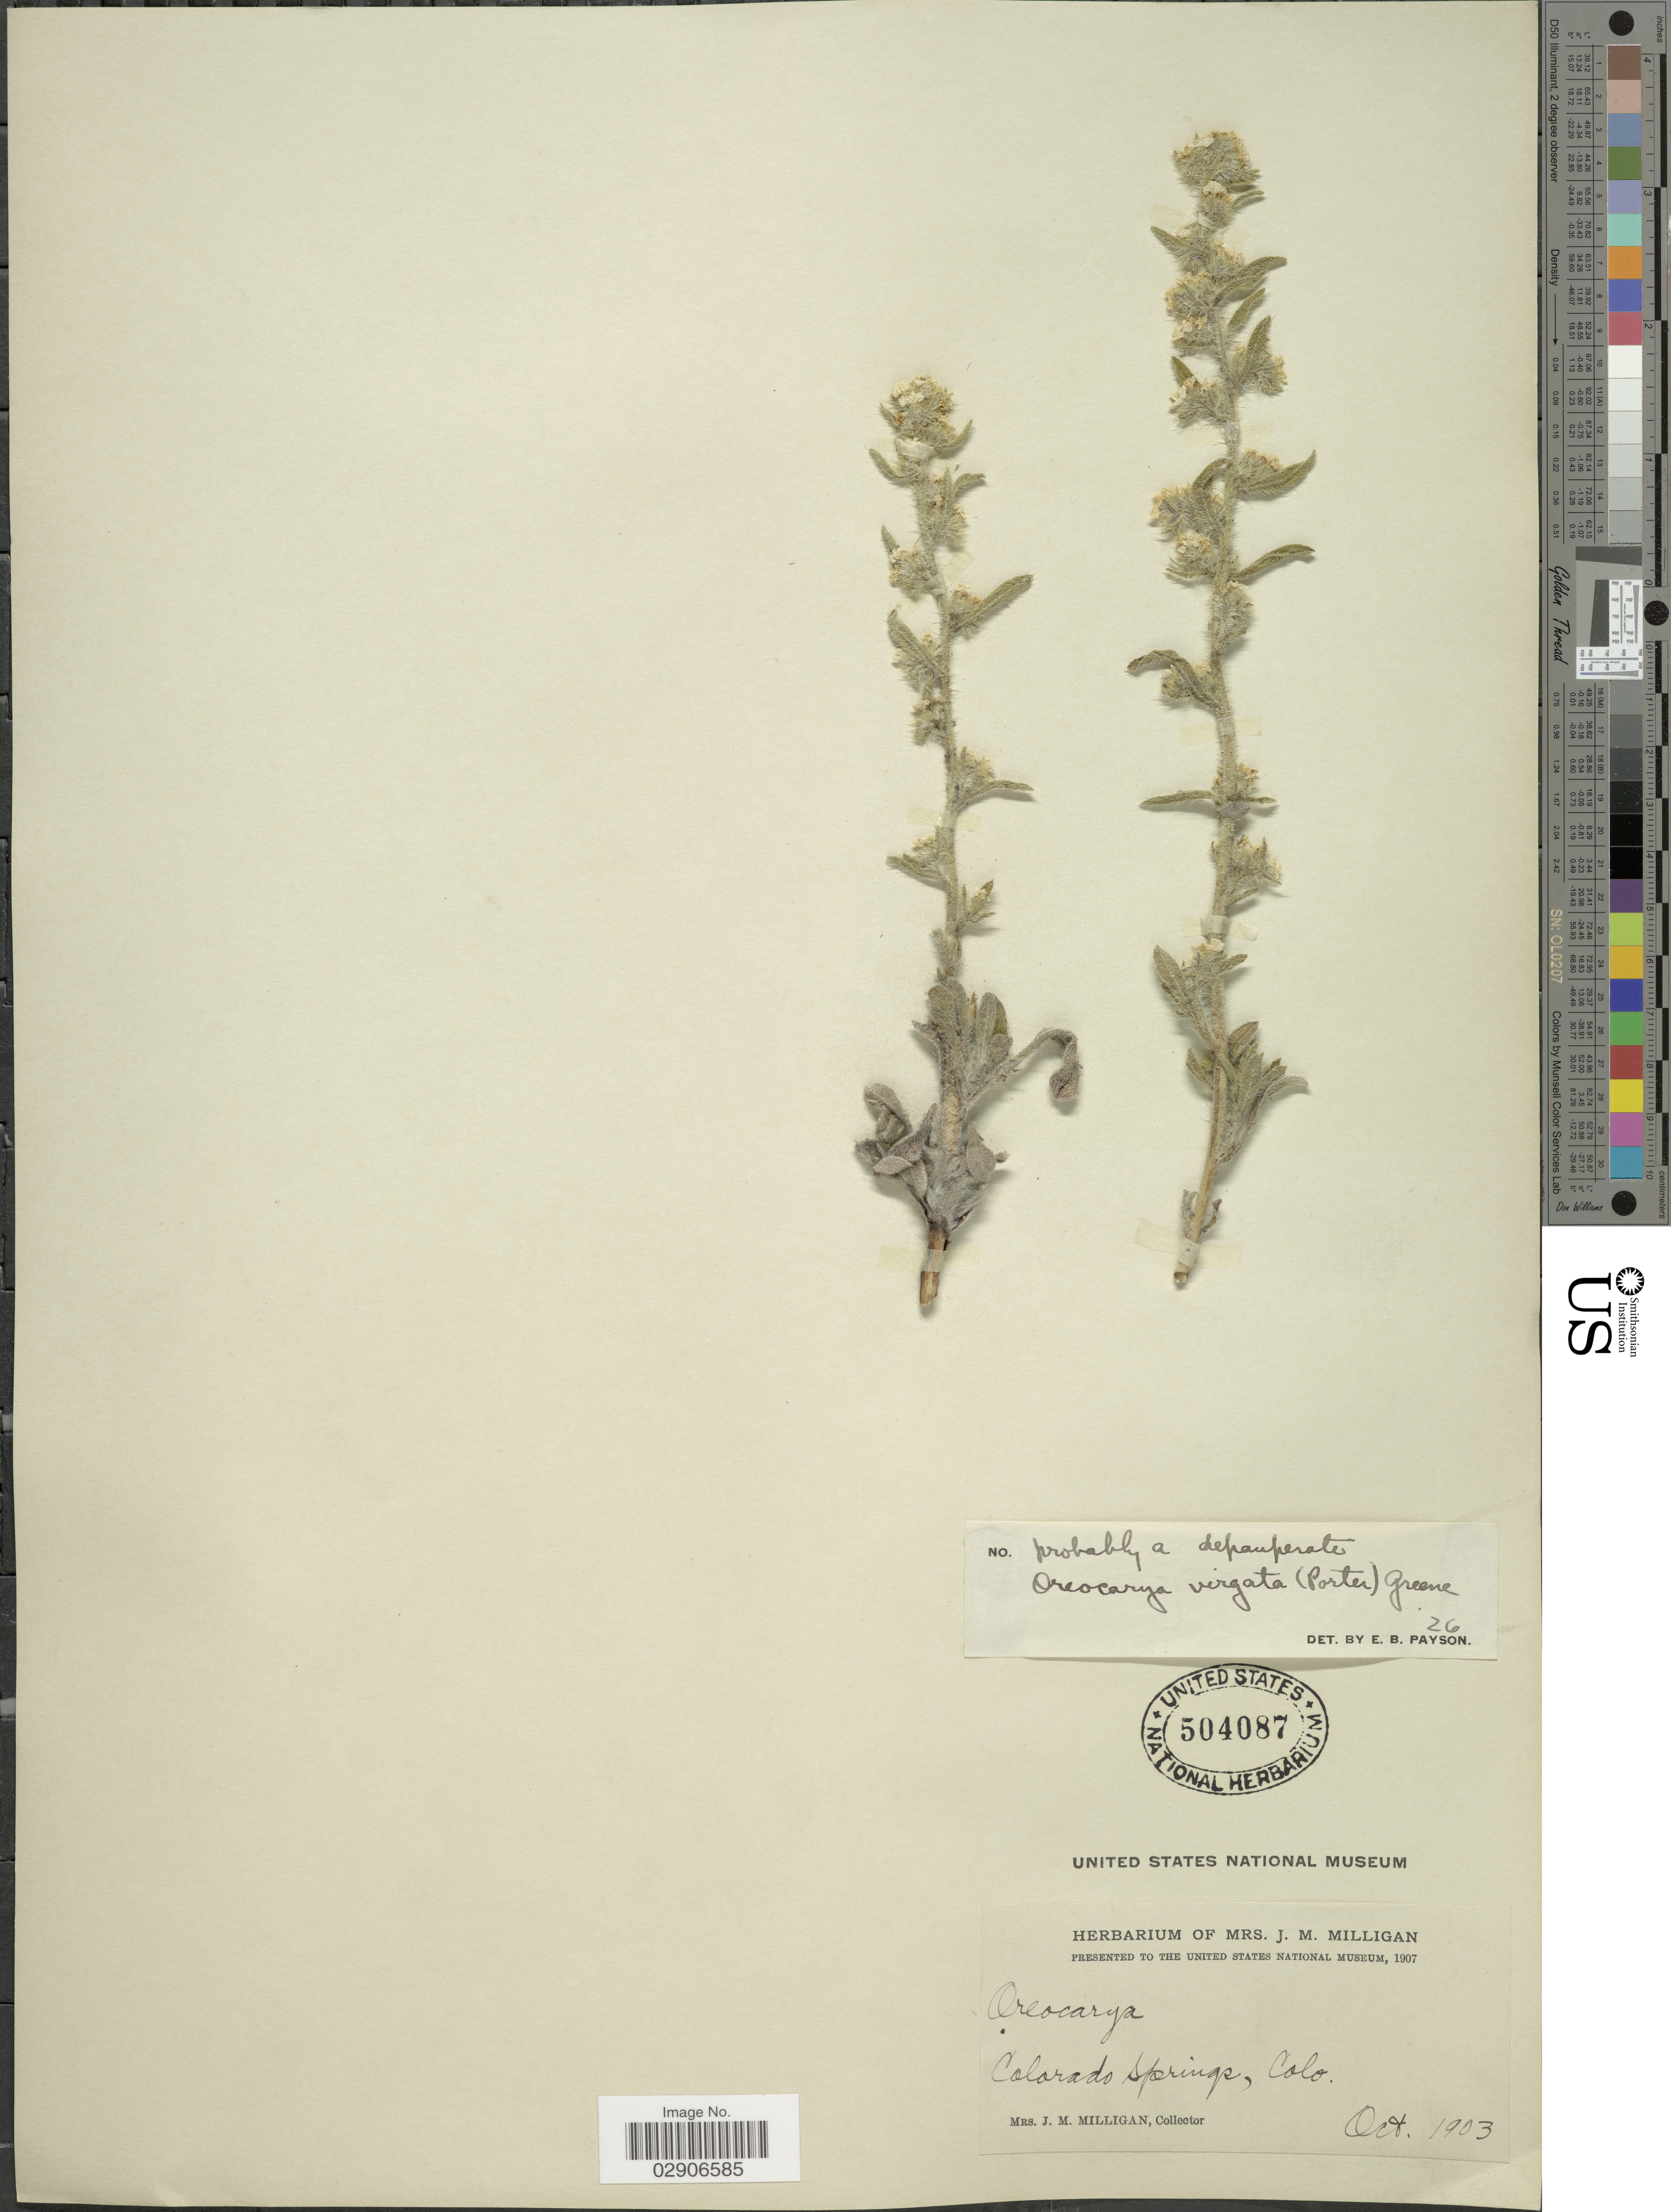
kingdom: Plantae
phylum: Tracheophyta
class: Magnoliopsida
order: Boraginales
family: Boraginaceae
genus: Oreocarya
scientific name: Oreocarya virgata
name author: (Porter) Greene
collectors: J. Milligan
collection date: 1903-10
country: United States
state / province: Colorado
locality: Colorado Springs, Colo.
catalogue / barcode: US 504087